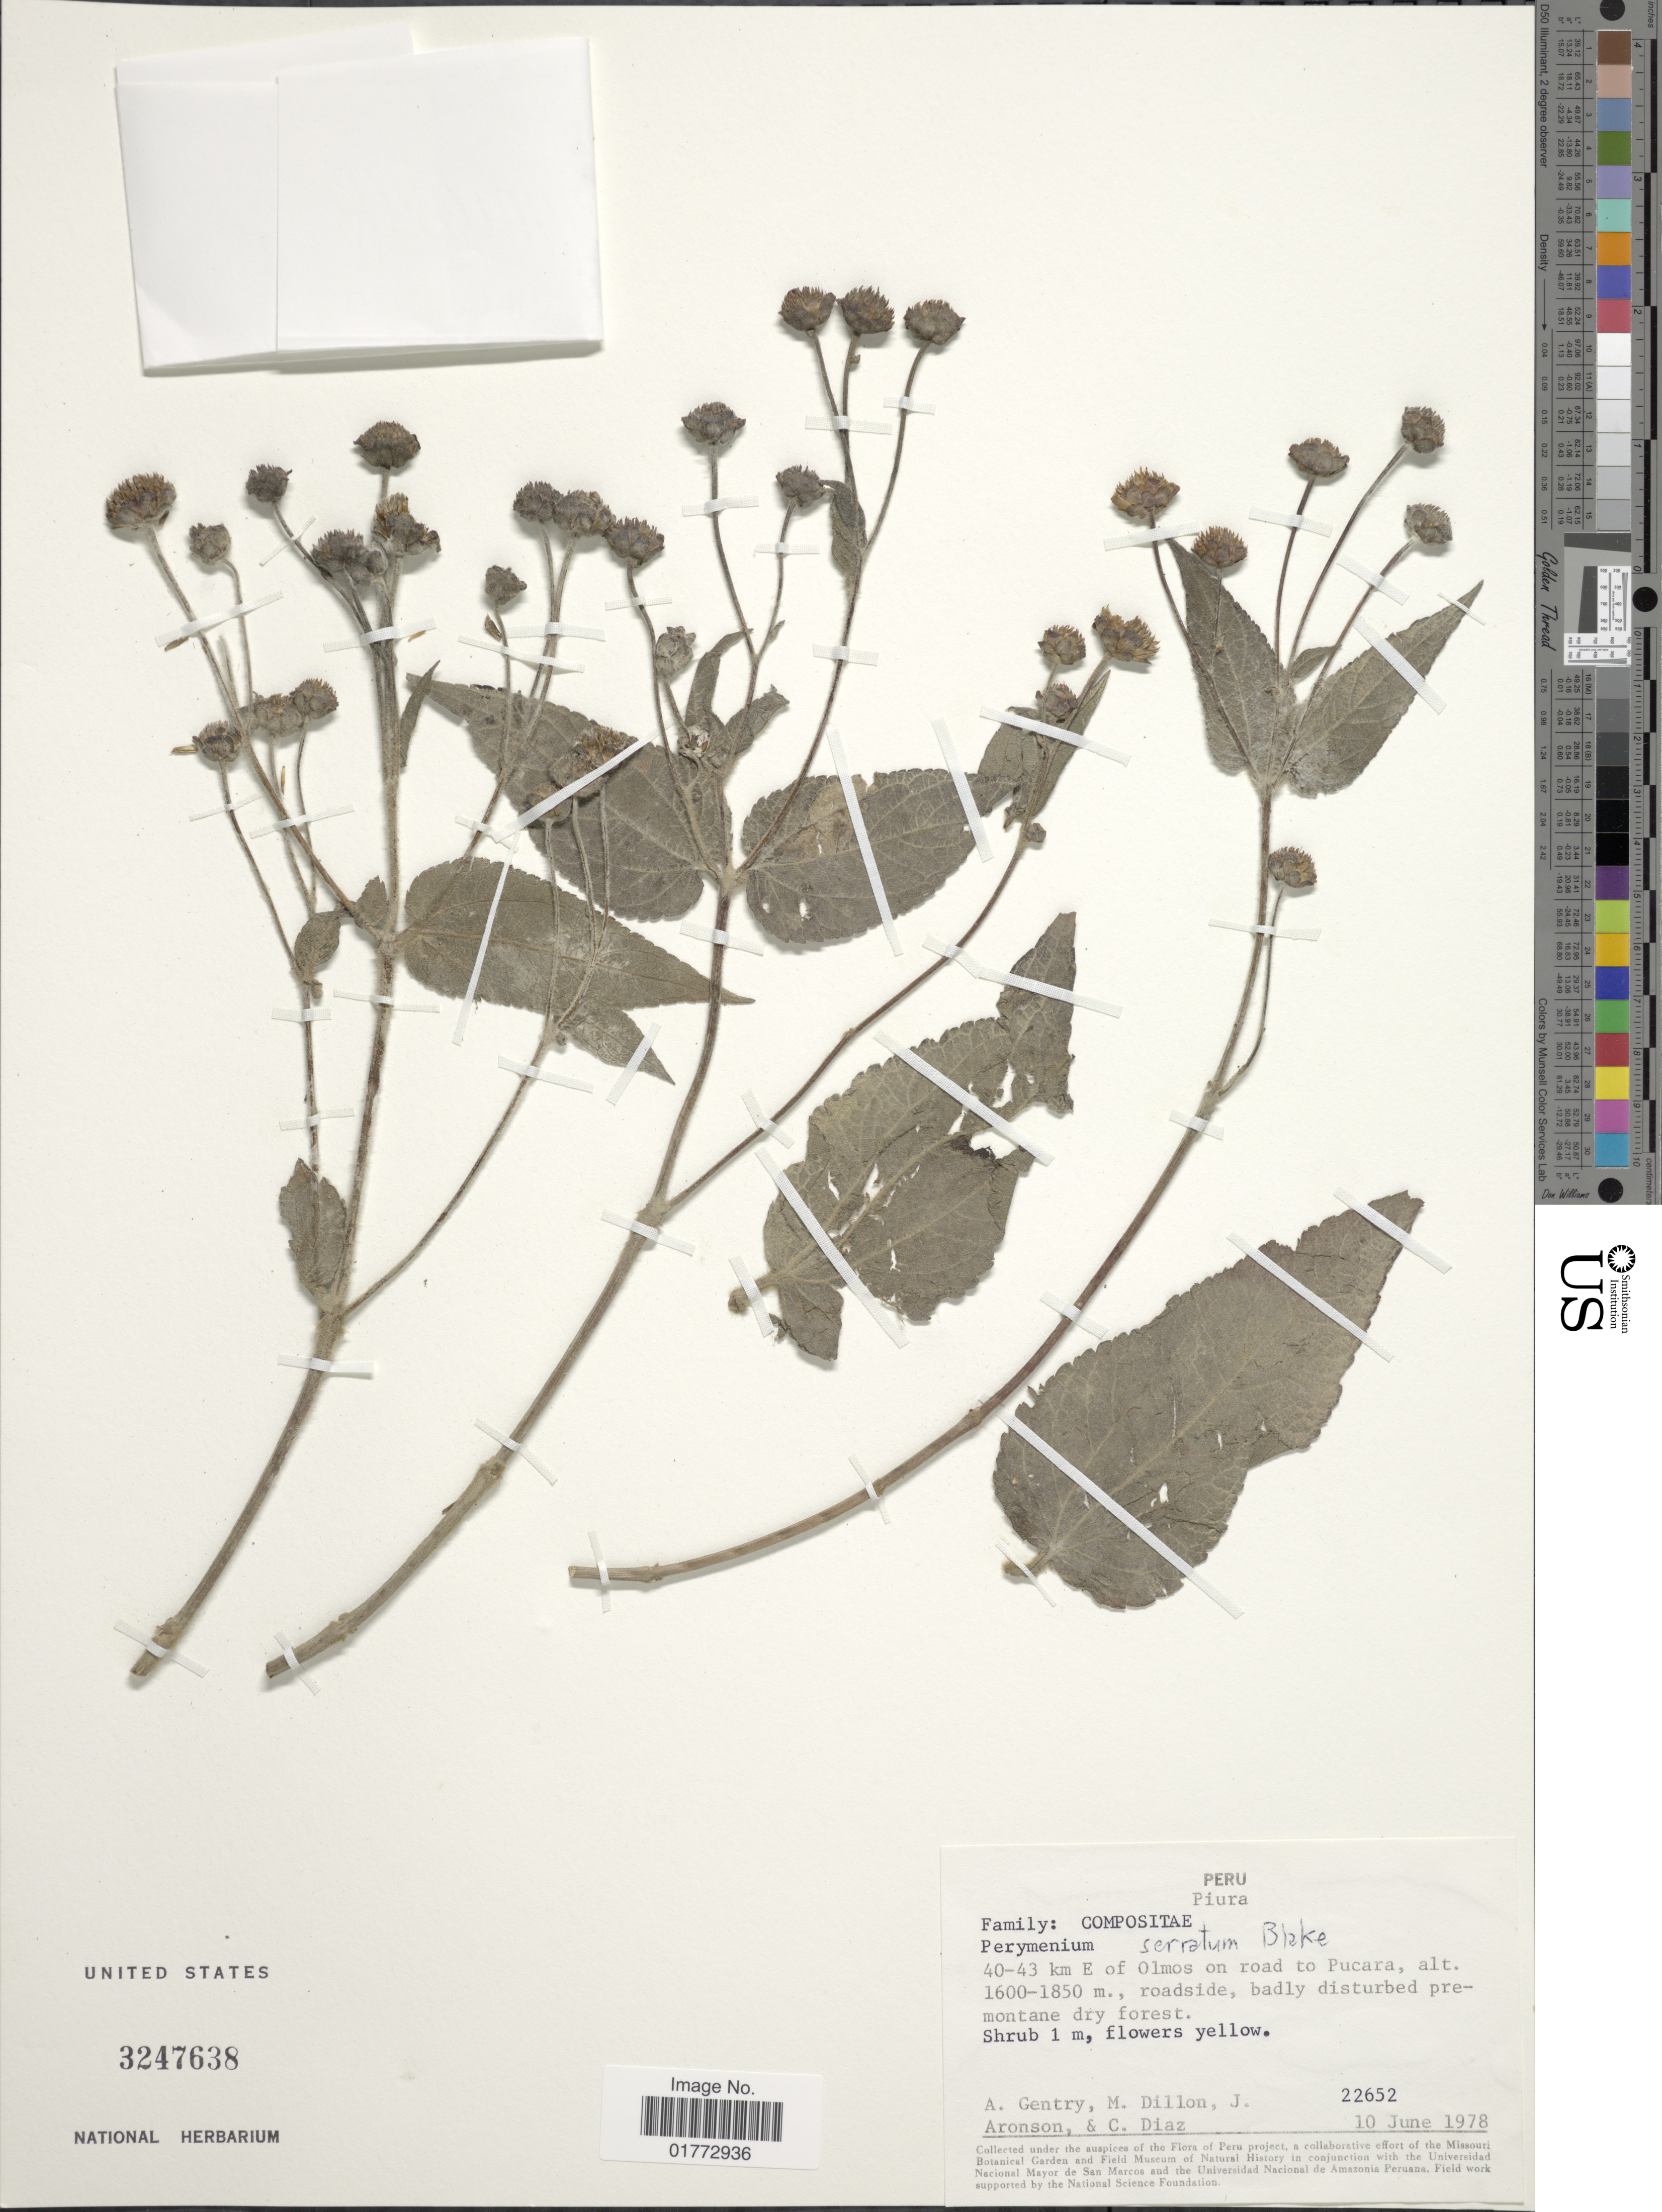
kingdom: Plantae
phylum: Tracheophyta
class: Magnoliopsida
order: Asterales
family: Asteraceae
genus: Perymenium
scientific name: Perymenium serratum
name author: S.F. Blake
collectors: A. H. Gentry, M. O. Dillon, J. Aronson & C. Díaz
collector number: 22652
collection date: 1978-06-10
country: Peru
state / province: Piura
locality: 40-43 km E of Olmos on road to Pucara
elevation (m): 1600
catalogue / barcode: US 3247638